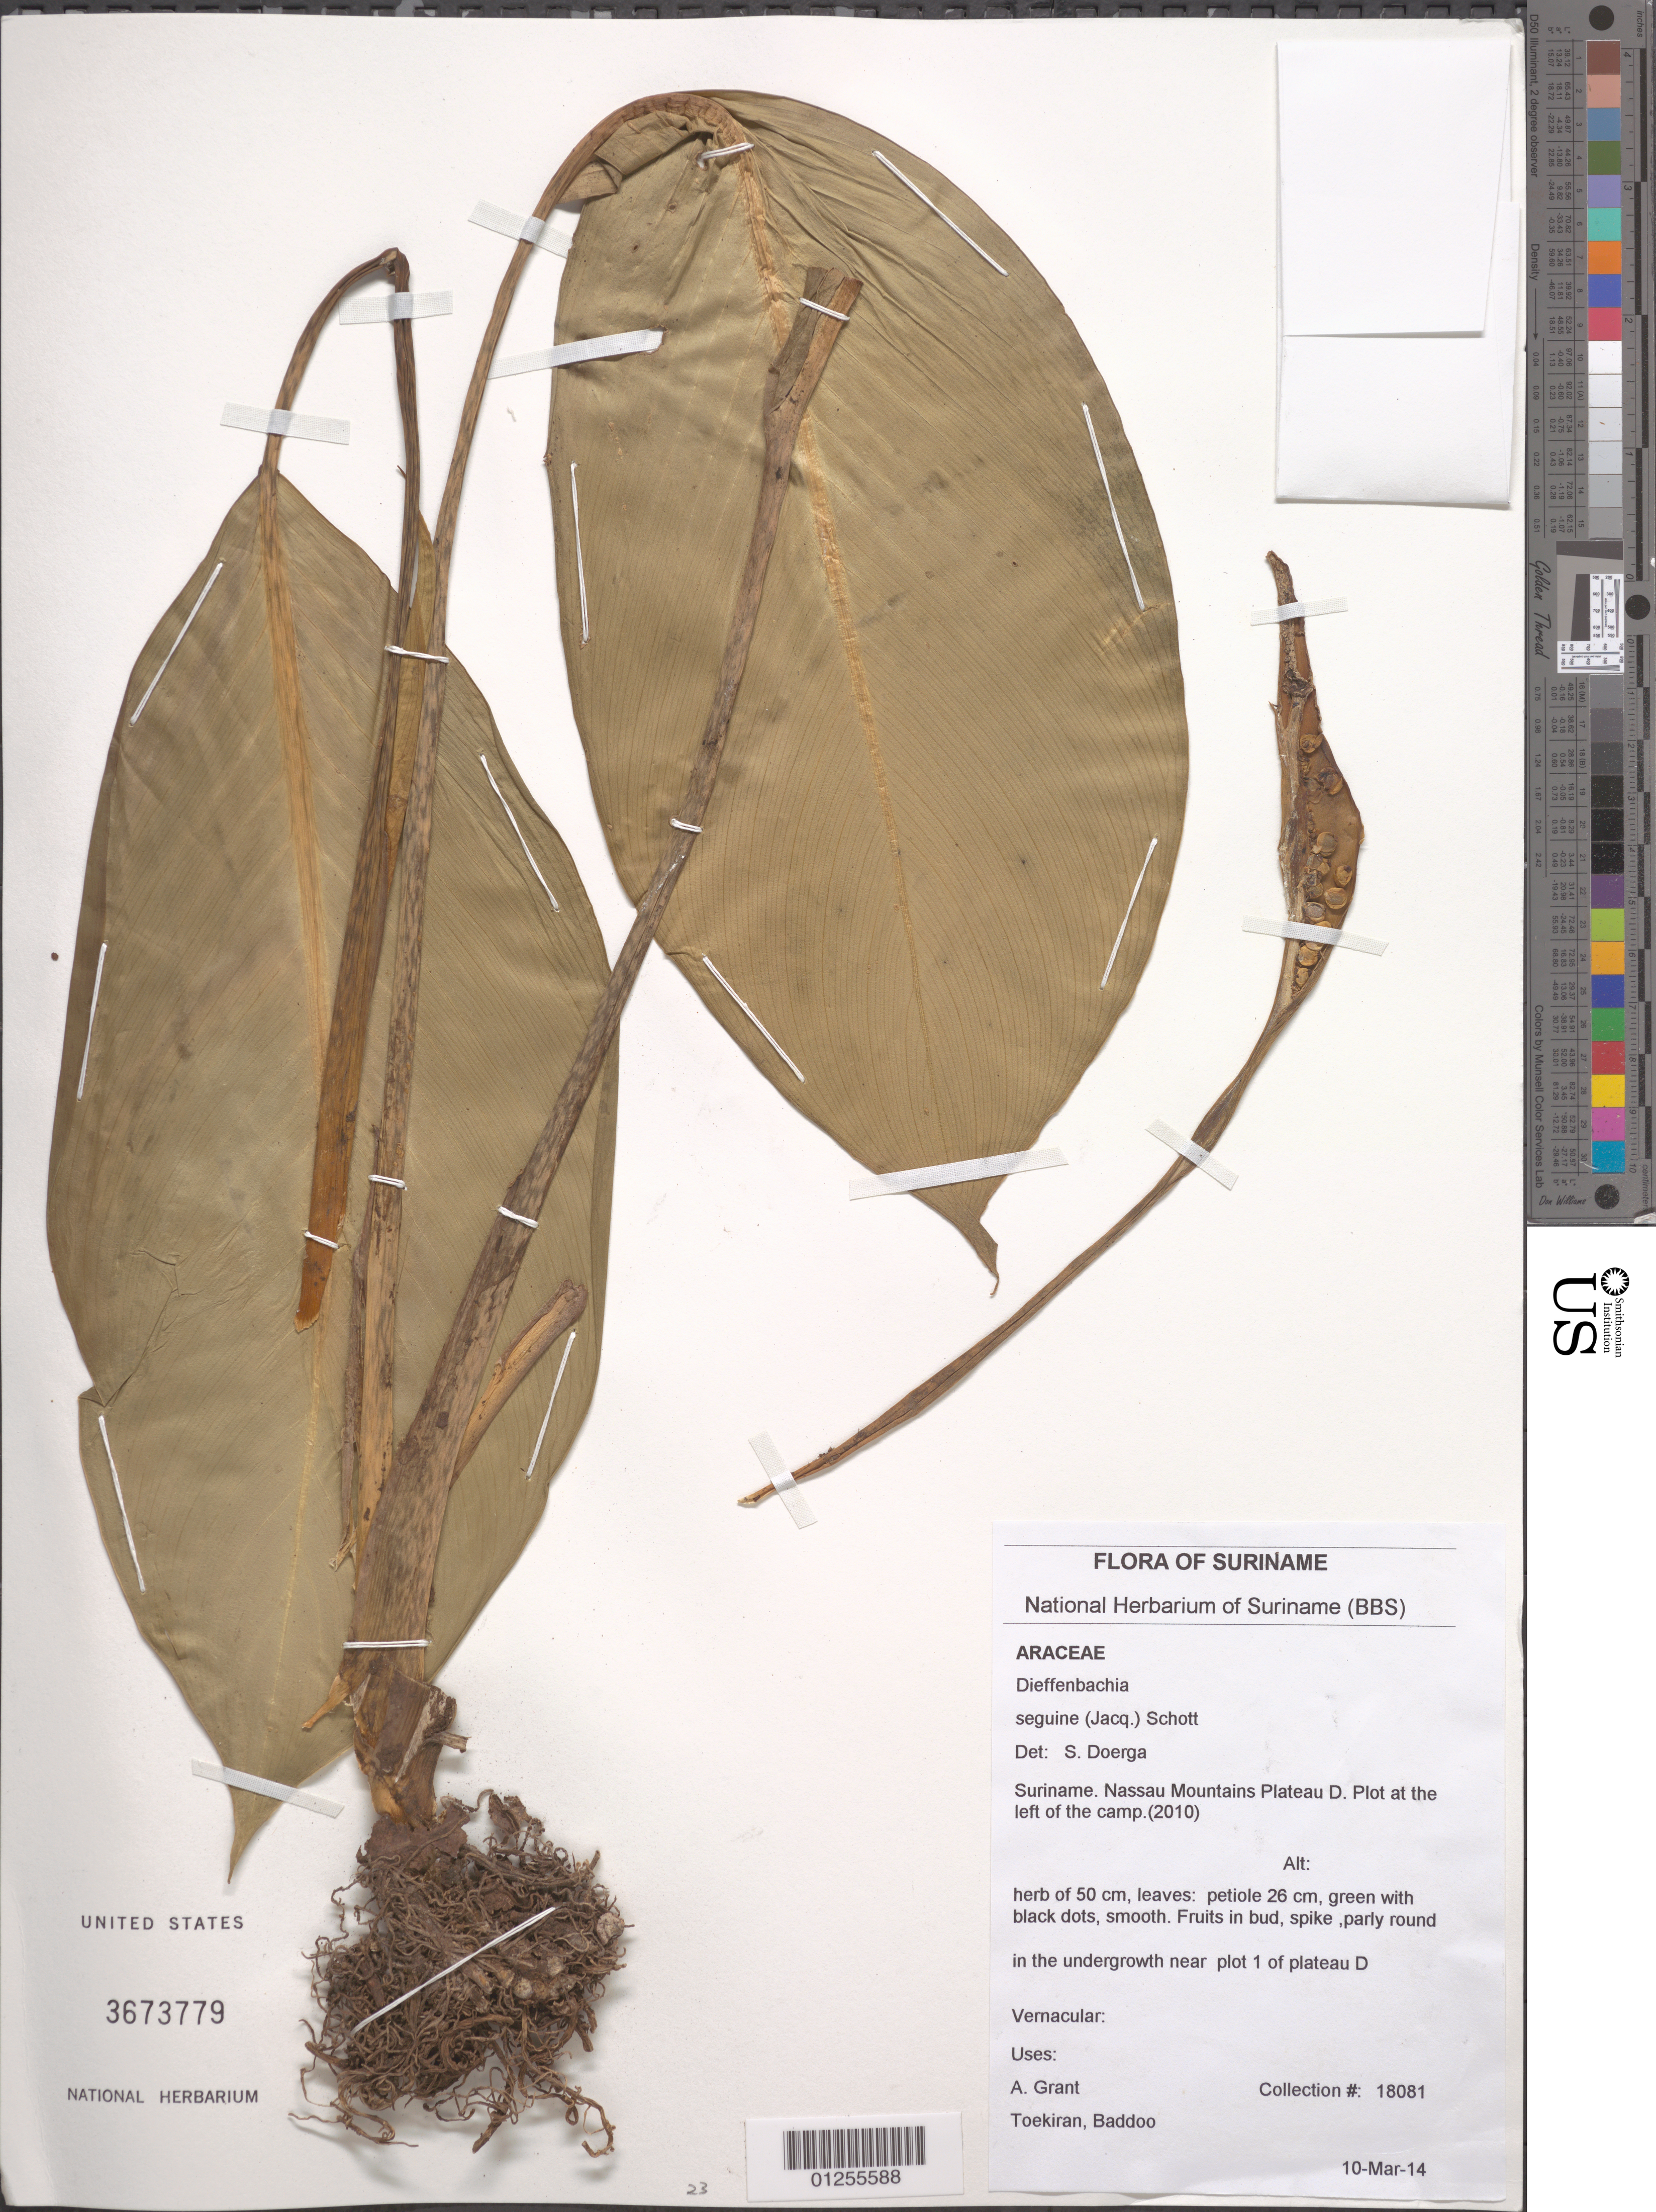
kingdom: Plantae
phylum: Tracheophyta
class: Liliopsida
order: Alismatales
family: Araceae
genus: Dieffenbachia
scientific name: Dieffenbachia seguine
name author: (Jacq.) Schott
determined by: Doerga, S.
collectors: A. Grant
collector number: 18081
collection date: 2010-03-14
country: Suriname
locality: Nassau Mountains Plateau D. Plot at the left of the camp (2010). Near plot 1 of pleateau D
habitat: Undergrowth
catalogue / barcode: US 3673779